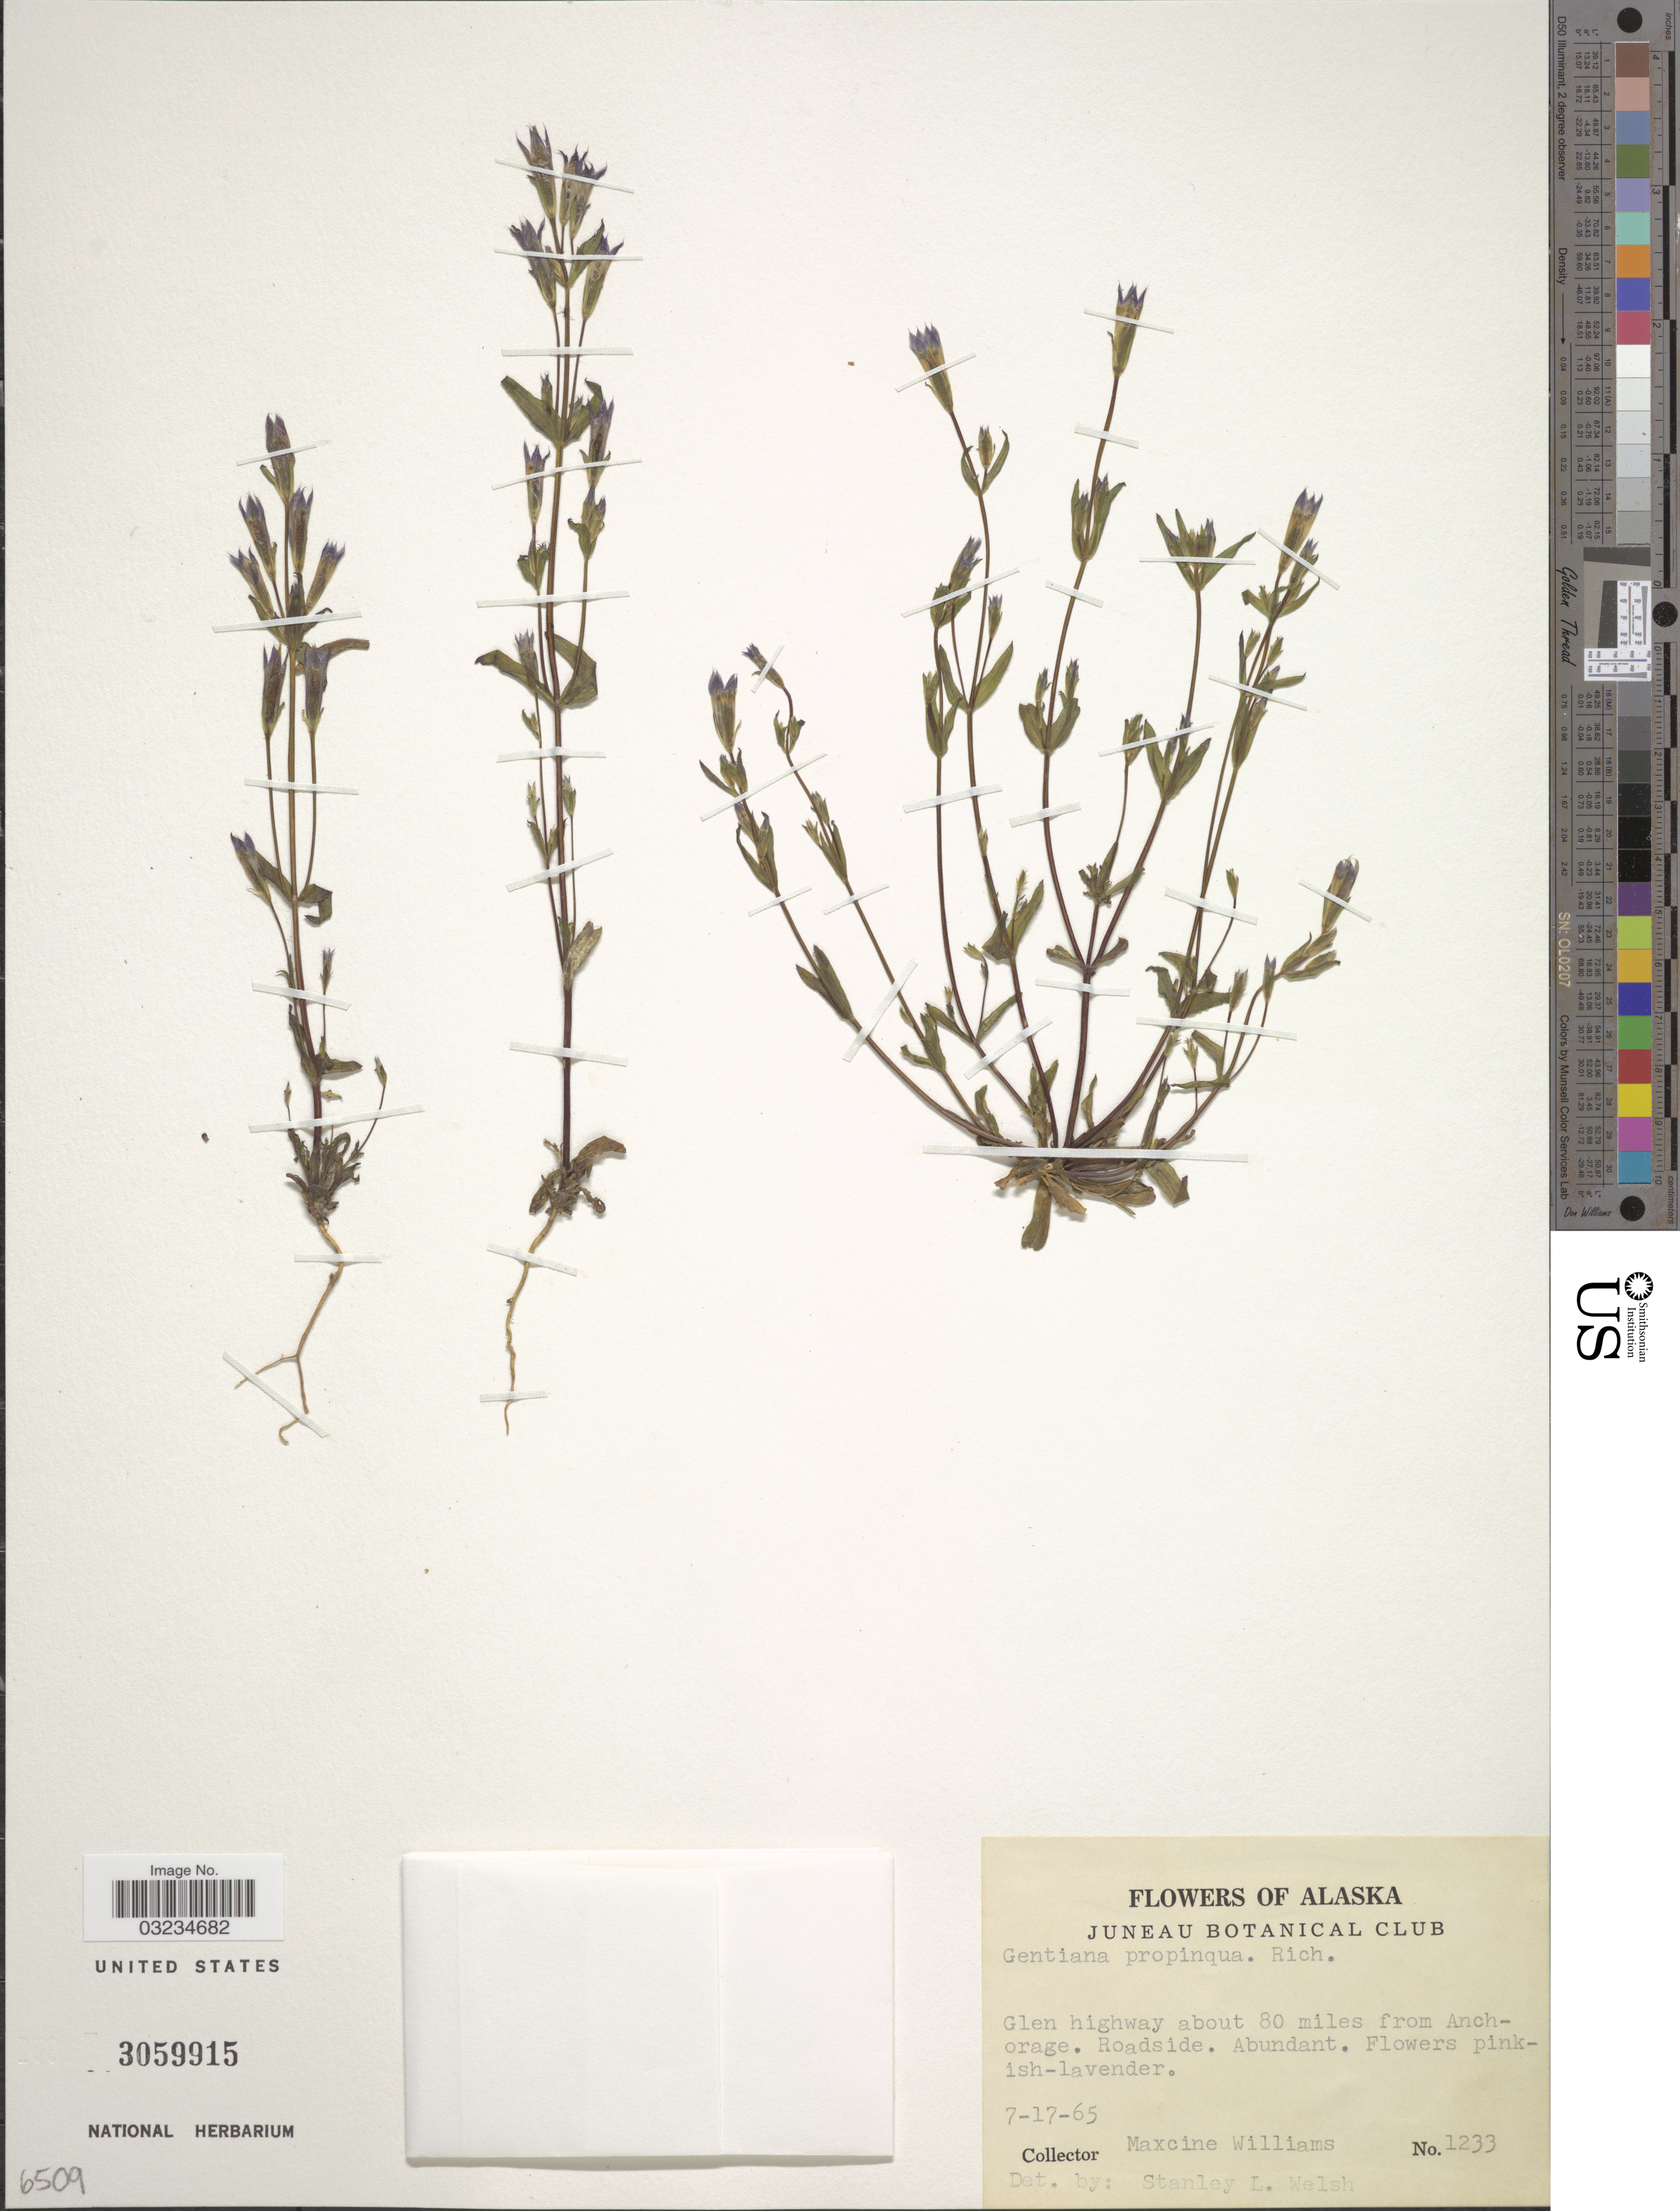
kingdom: Plantae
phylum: Tracheophyta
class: Magnoliopsida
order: Gentianales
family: Gentianaceae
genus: Gentiana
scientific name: Gentiana propinqua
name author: Richards.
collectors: M. Williams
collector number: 1233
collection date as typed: Transcribed d/m/y: 17/7/65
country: United States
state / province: Alaska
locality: Glen highway about 80 miles from Anchorage. Roadside.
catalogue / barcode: US 3059915